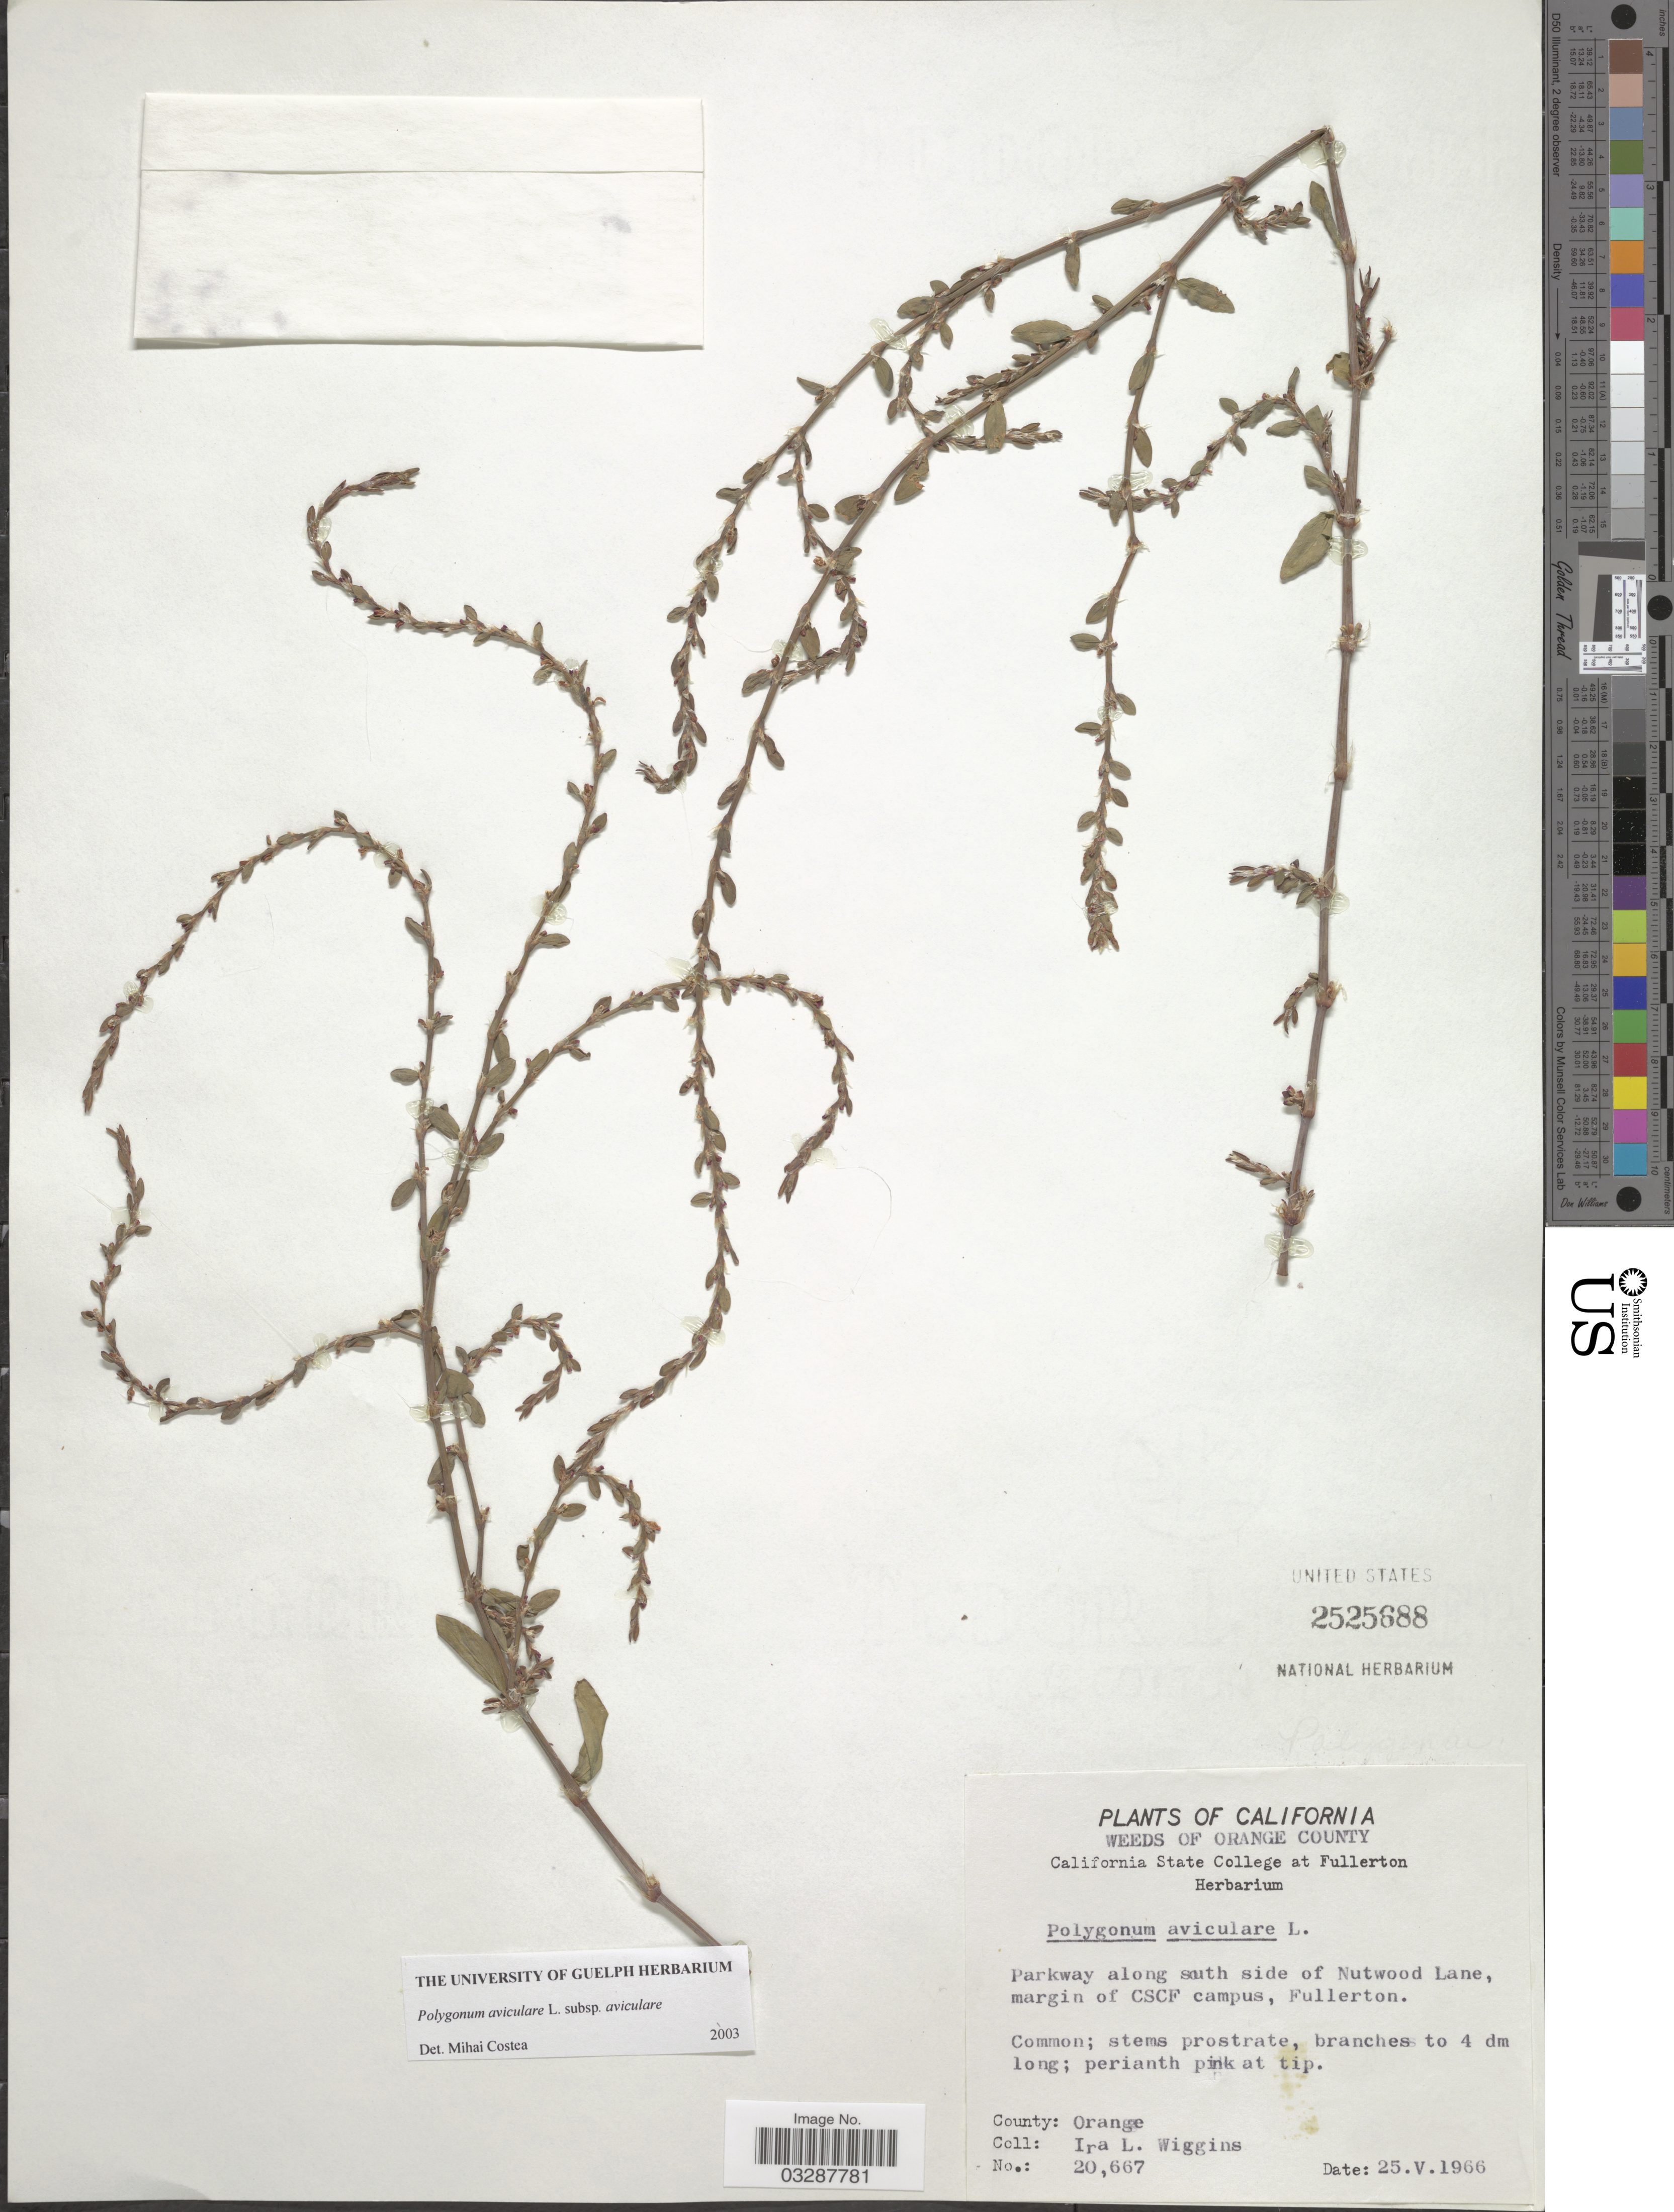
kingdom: Plantae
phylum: Tracheophyta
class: Magnoliopsida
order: Caryophyllales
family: Polygonaceae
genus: Polygonum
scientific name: Polygonum aviculare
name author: L.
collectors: I. L. Wiggins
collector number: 20667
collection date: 1966-05-25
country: United States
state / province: California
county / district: Orange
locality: Weeds of Orange County. Parkway along south side of Nutwood Lane, margin of CSCF campus, Fullerton. County: Orange.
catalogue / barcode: US 2525688